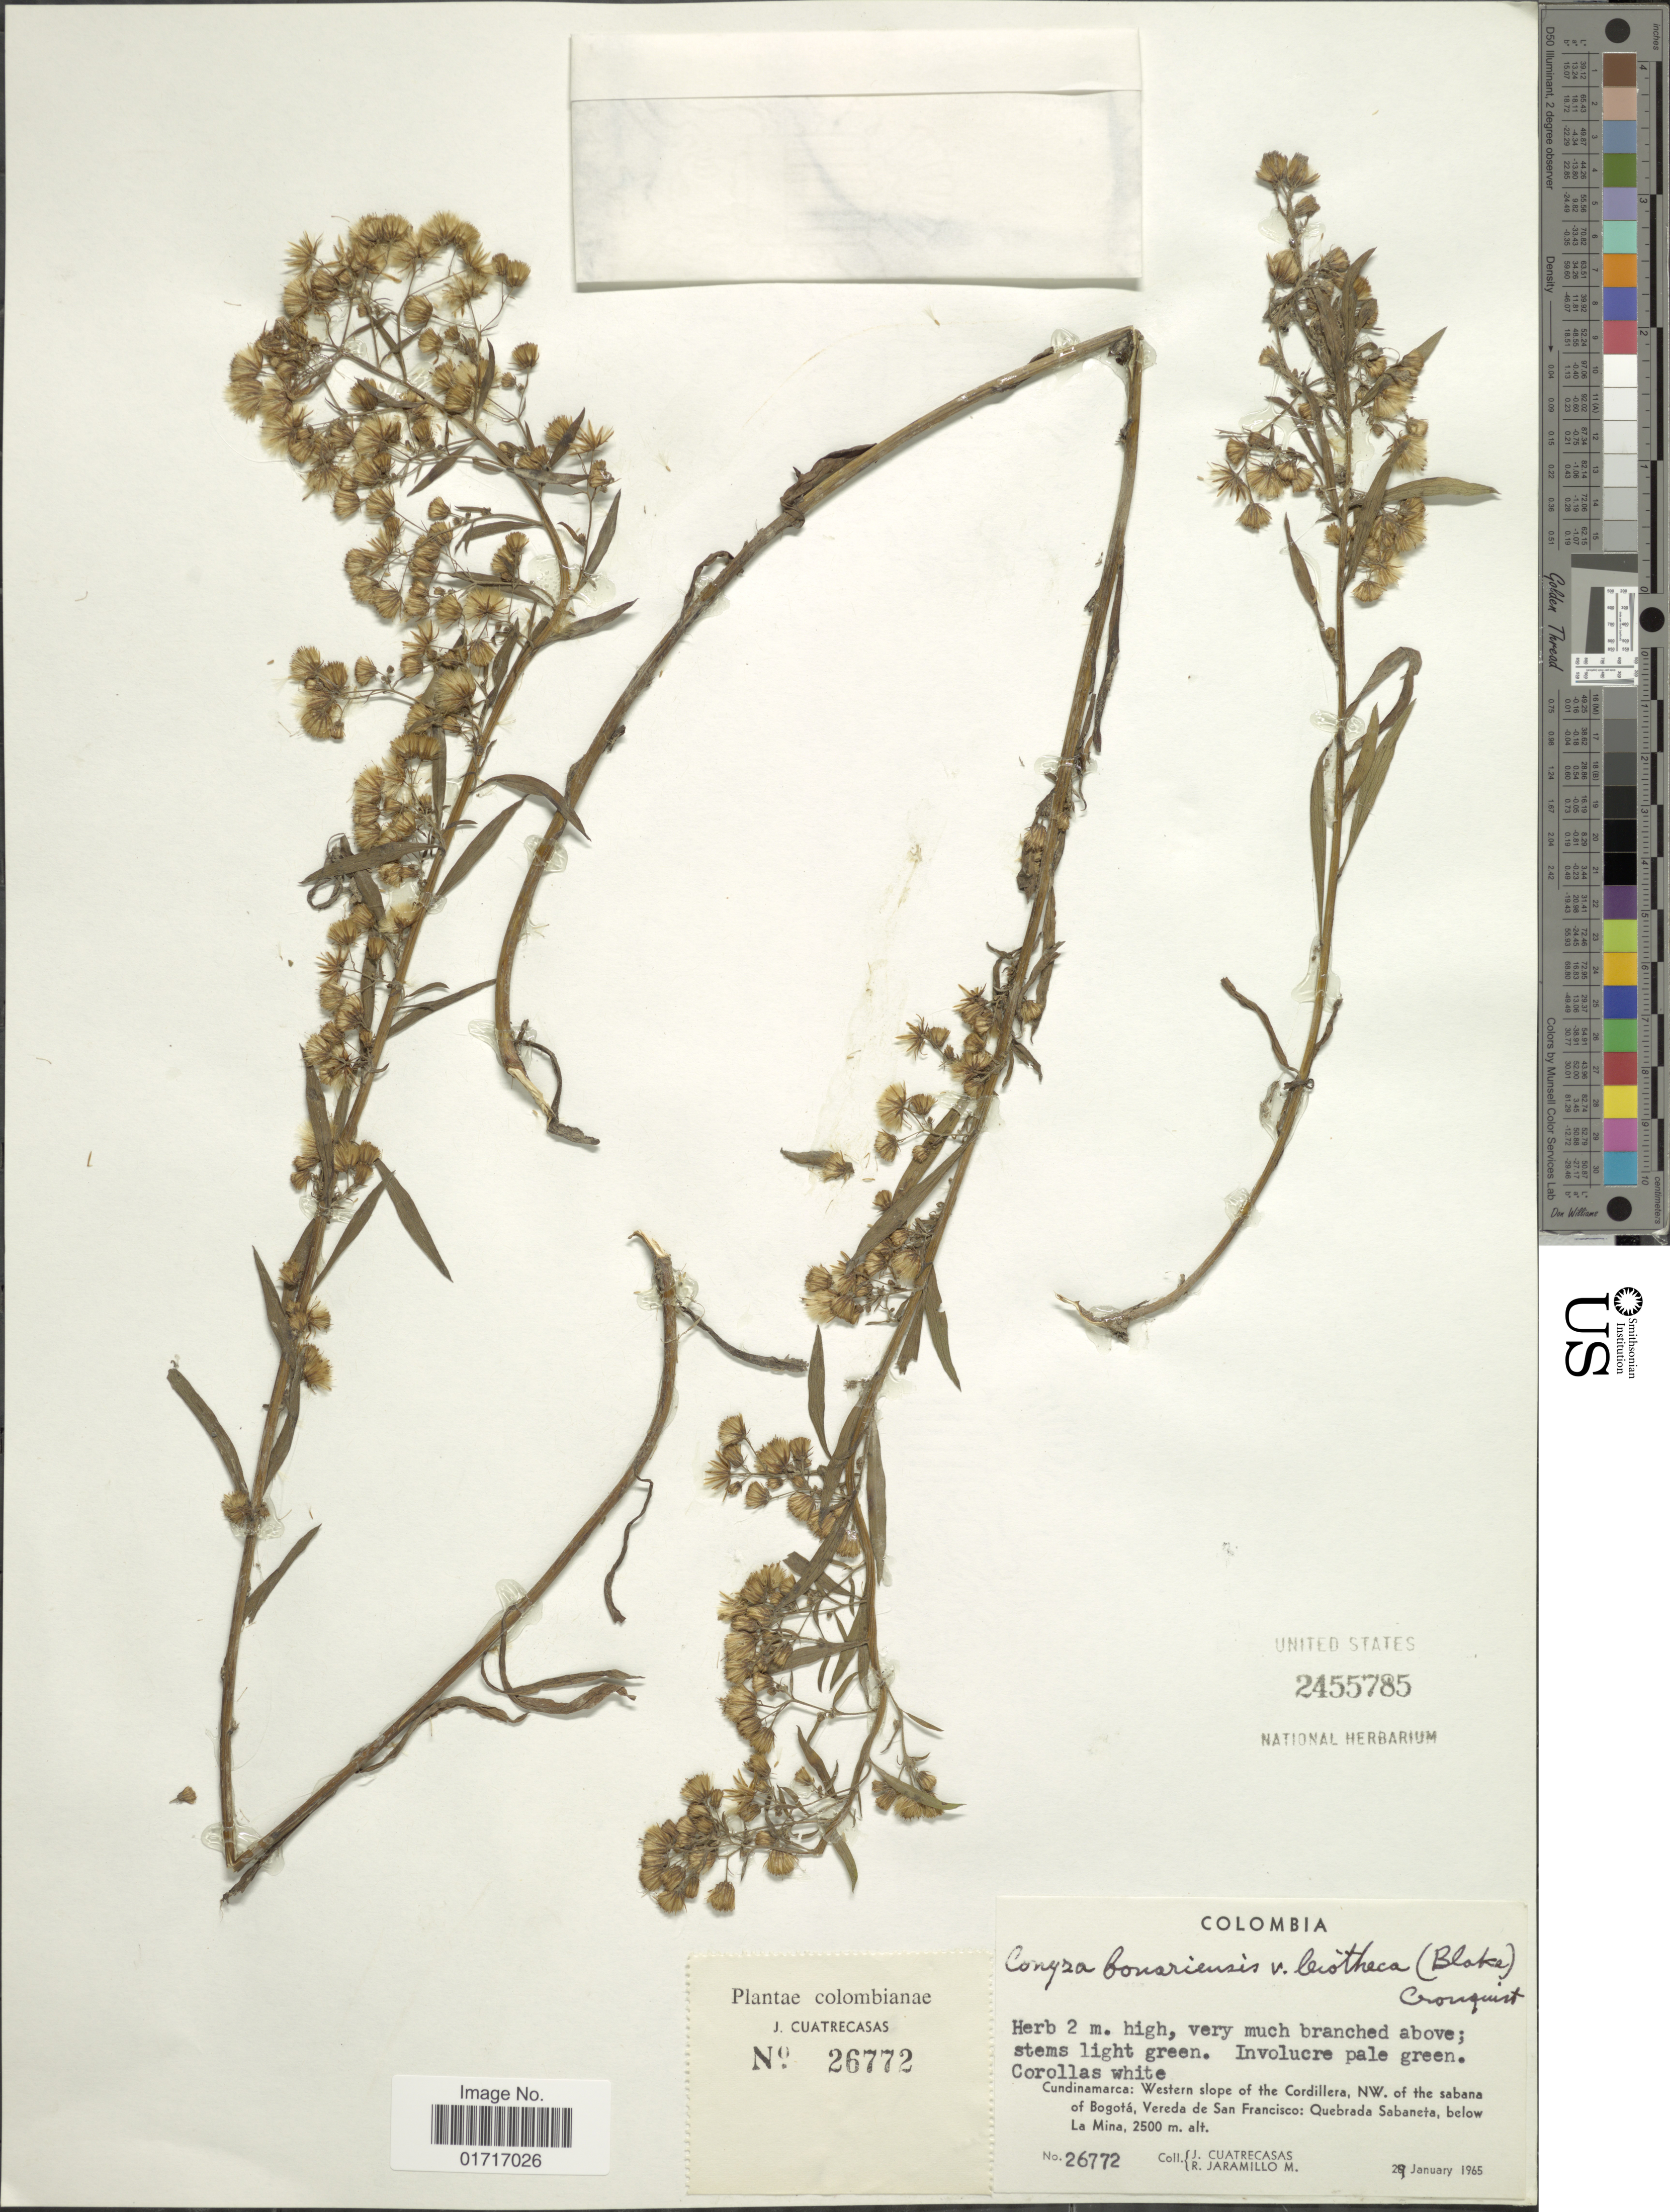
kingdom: Plantae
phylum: Tracheophyta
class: Magnoliopsida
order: Asterales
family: Asteraceae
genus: Conyza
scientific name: Conyza bonariensis var. leiotheca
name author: (S.F. Blake) Cuatrec.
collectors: J. Cuatrecasas & R. Jaramillo M.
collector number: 26772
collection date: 1965-01-29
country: Colombia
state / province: Cundinamarca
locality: Cundinamarca: Western slope of the Cordillera, NW of the Sabana of Bogota, Vereda de San Francisco: Quebrada Sabenta, below La Mina.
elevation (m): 2500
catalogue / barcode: US 2455785